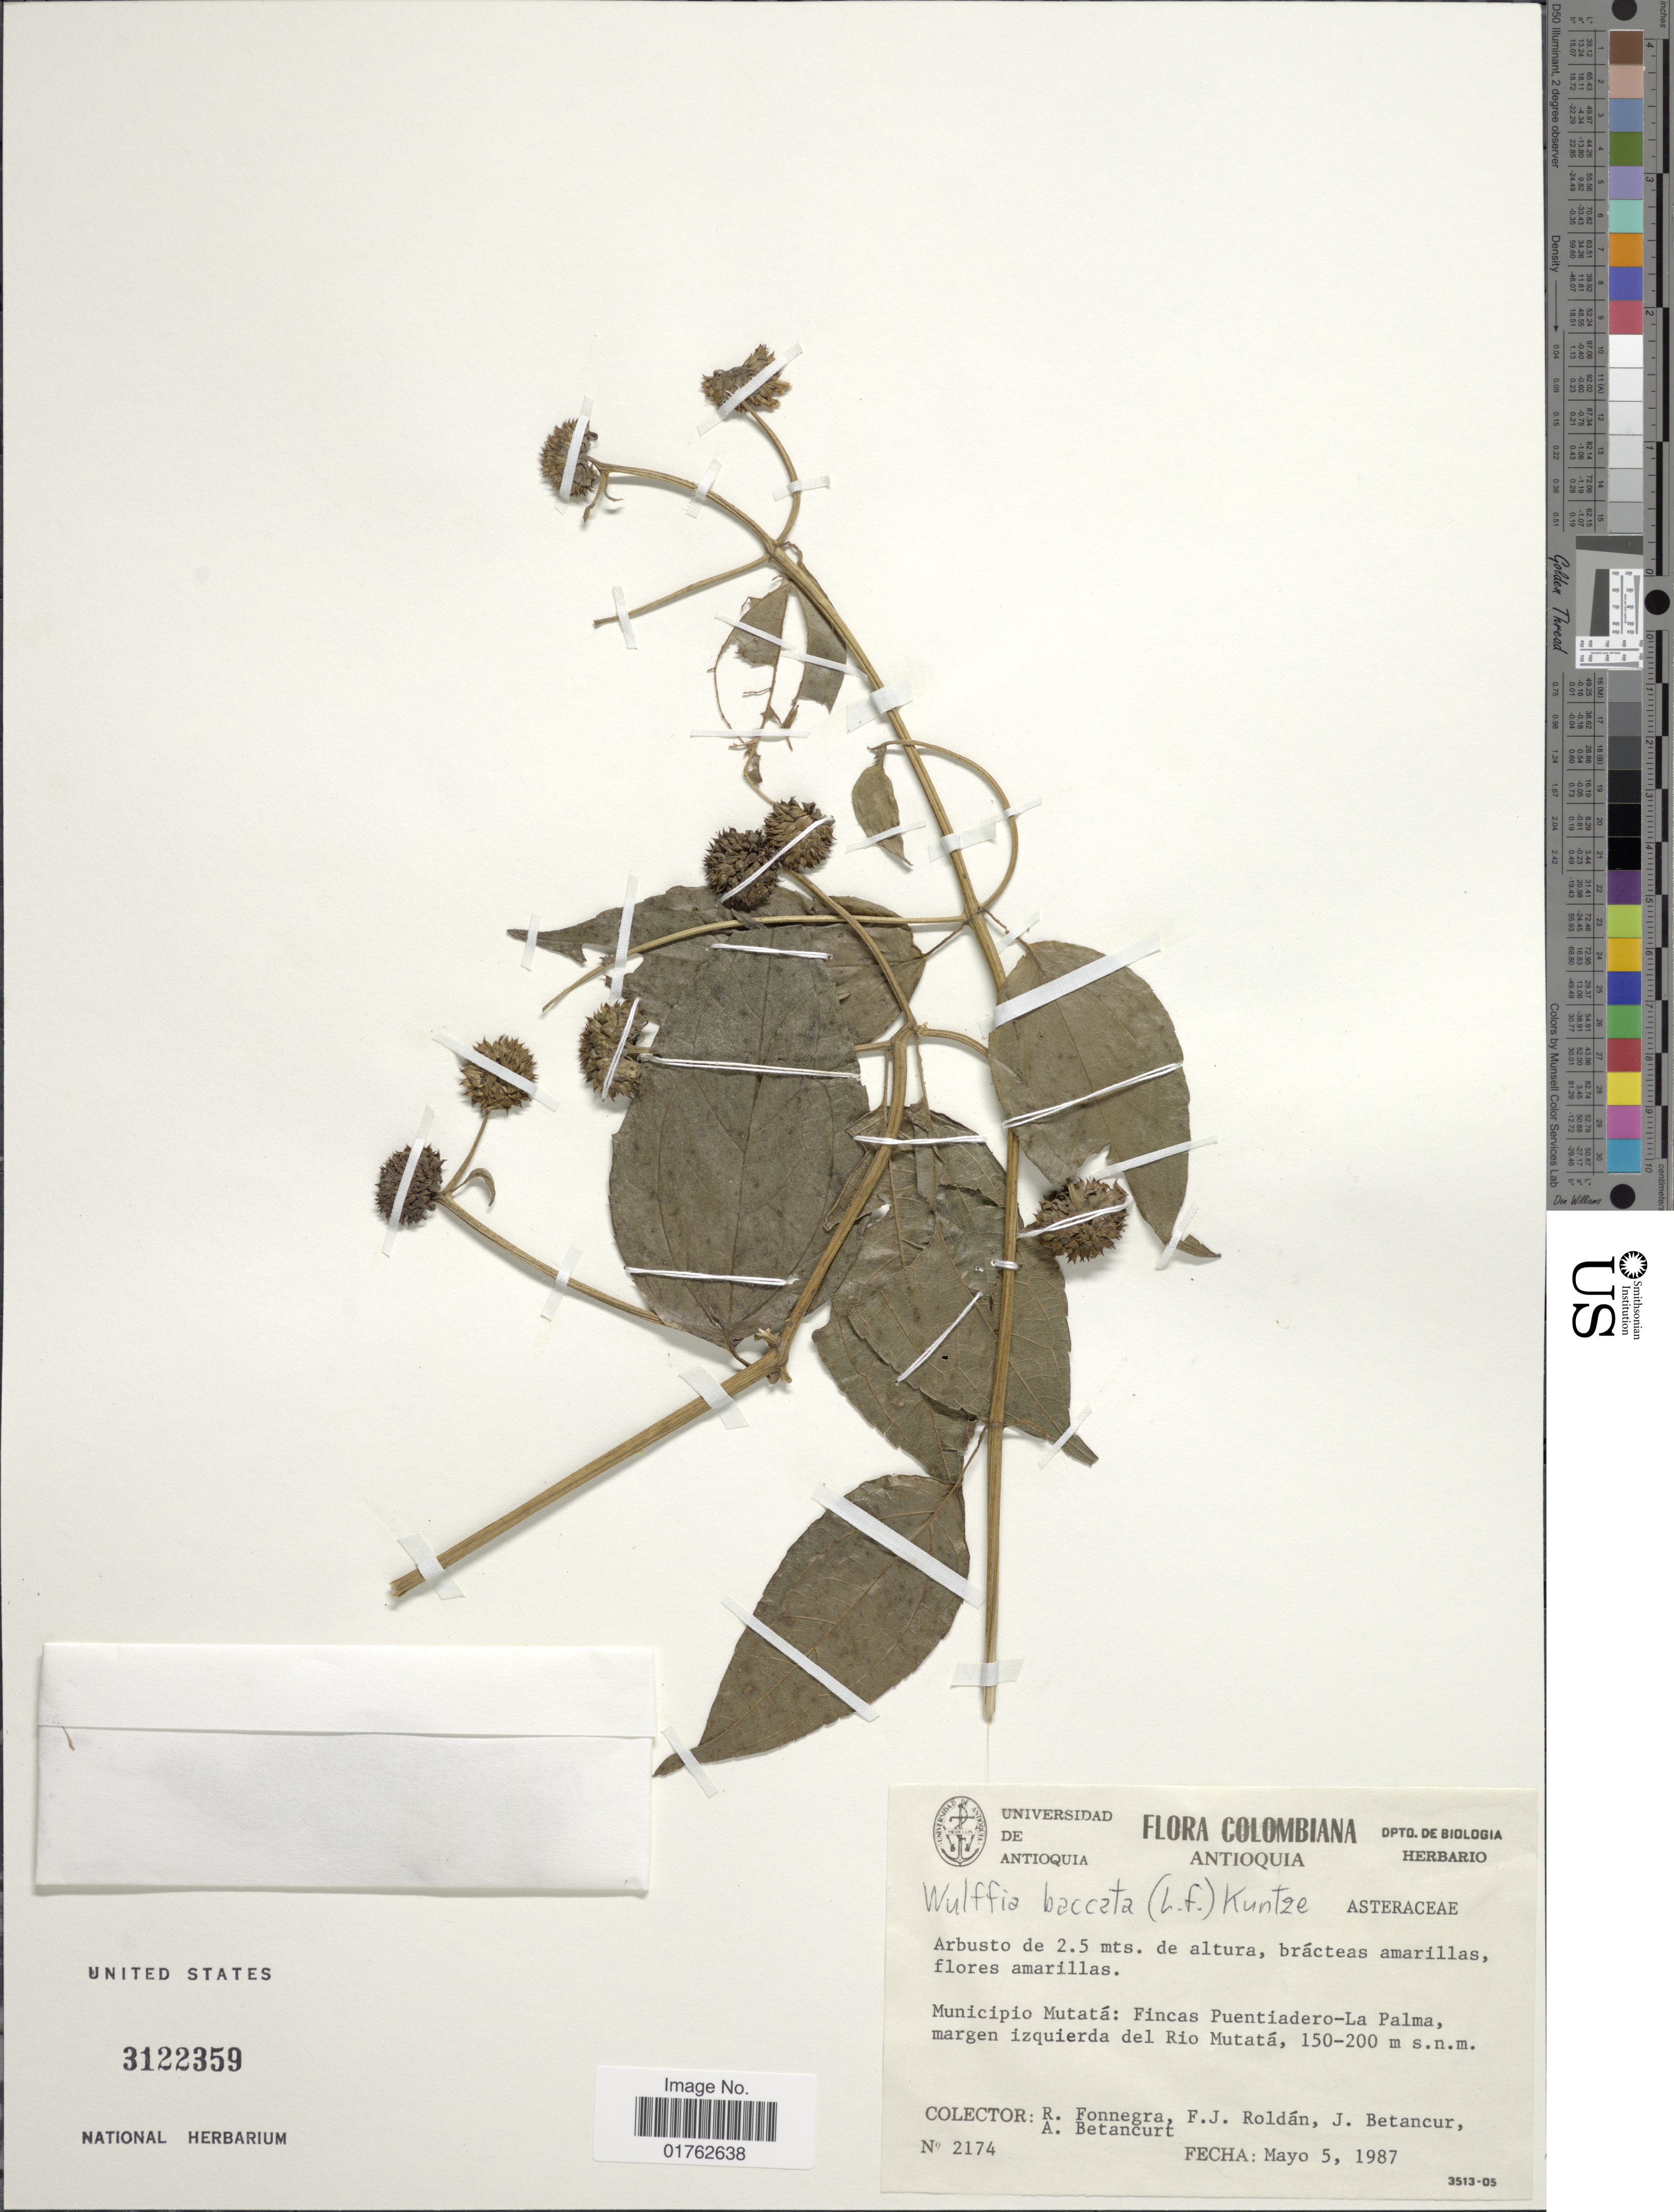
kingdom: Plantae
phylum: Tracheophyta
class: Magnoliopsida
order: Asterales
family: Asteraceae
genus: Wulffia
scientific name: Wulffia baccata var. baccata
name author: (L.) Kuntze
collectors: R. Fonnegra G., F. J. Roldán, J. Betancur & A. Betancurt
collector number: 2174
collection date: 1987-05-05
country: Colombia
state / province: Antioquia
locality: Municipio Muatat: Fincas Puentiadero-La Palma, margen izquierda del Rio Mutata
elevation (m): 150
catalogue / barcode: US 3122359